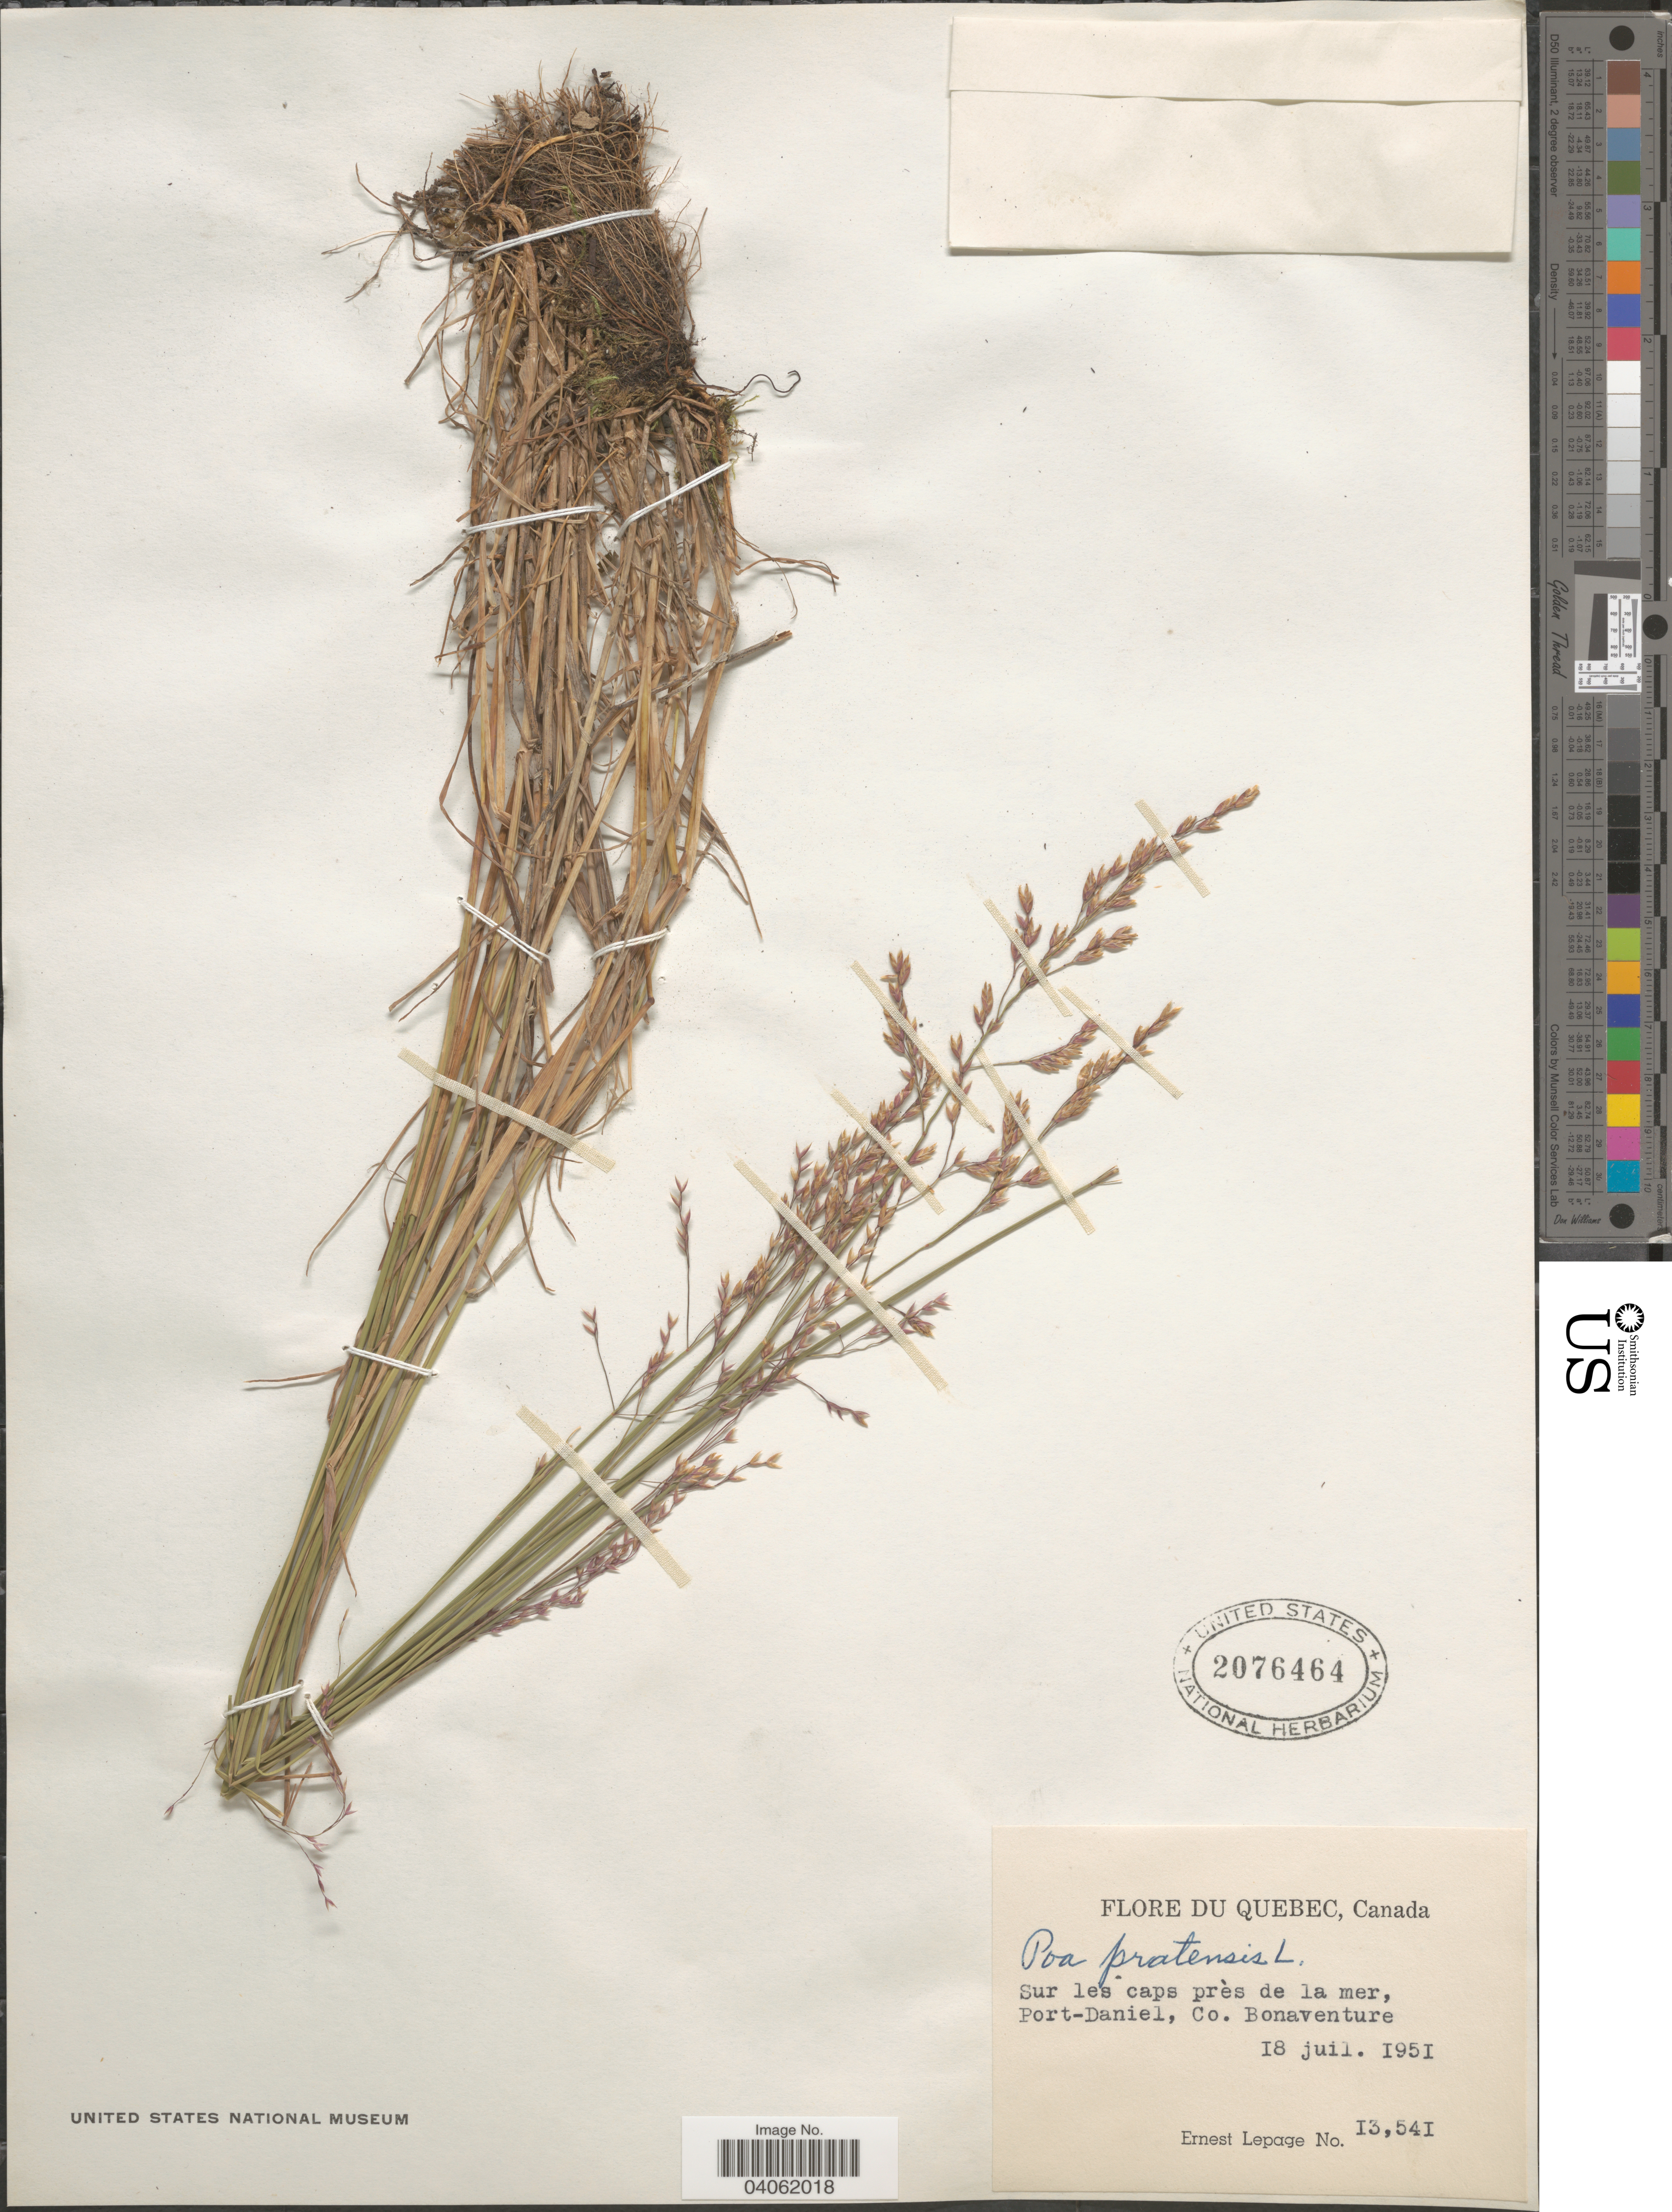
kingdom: Plantae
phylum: Tracheophyta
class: Liliopsida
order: Poales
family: Poaceae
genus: Poa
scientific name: Poa pratensis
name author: L.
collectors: E. Lepage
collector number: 13541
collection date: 1951-07-18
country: Canada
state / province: Quebec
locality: Port-Daniel, Co. Bonaventure.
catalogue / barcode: US 2076464